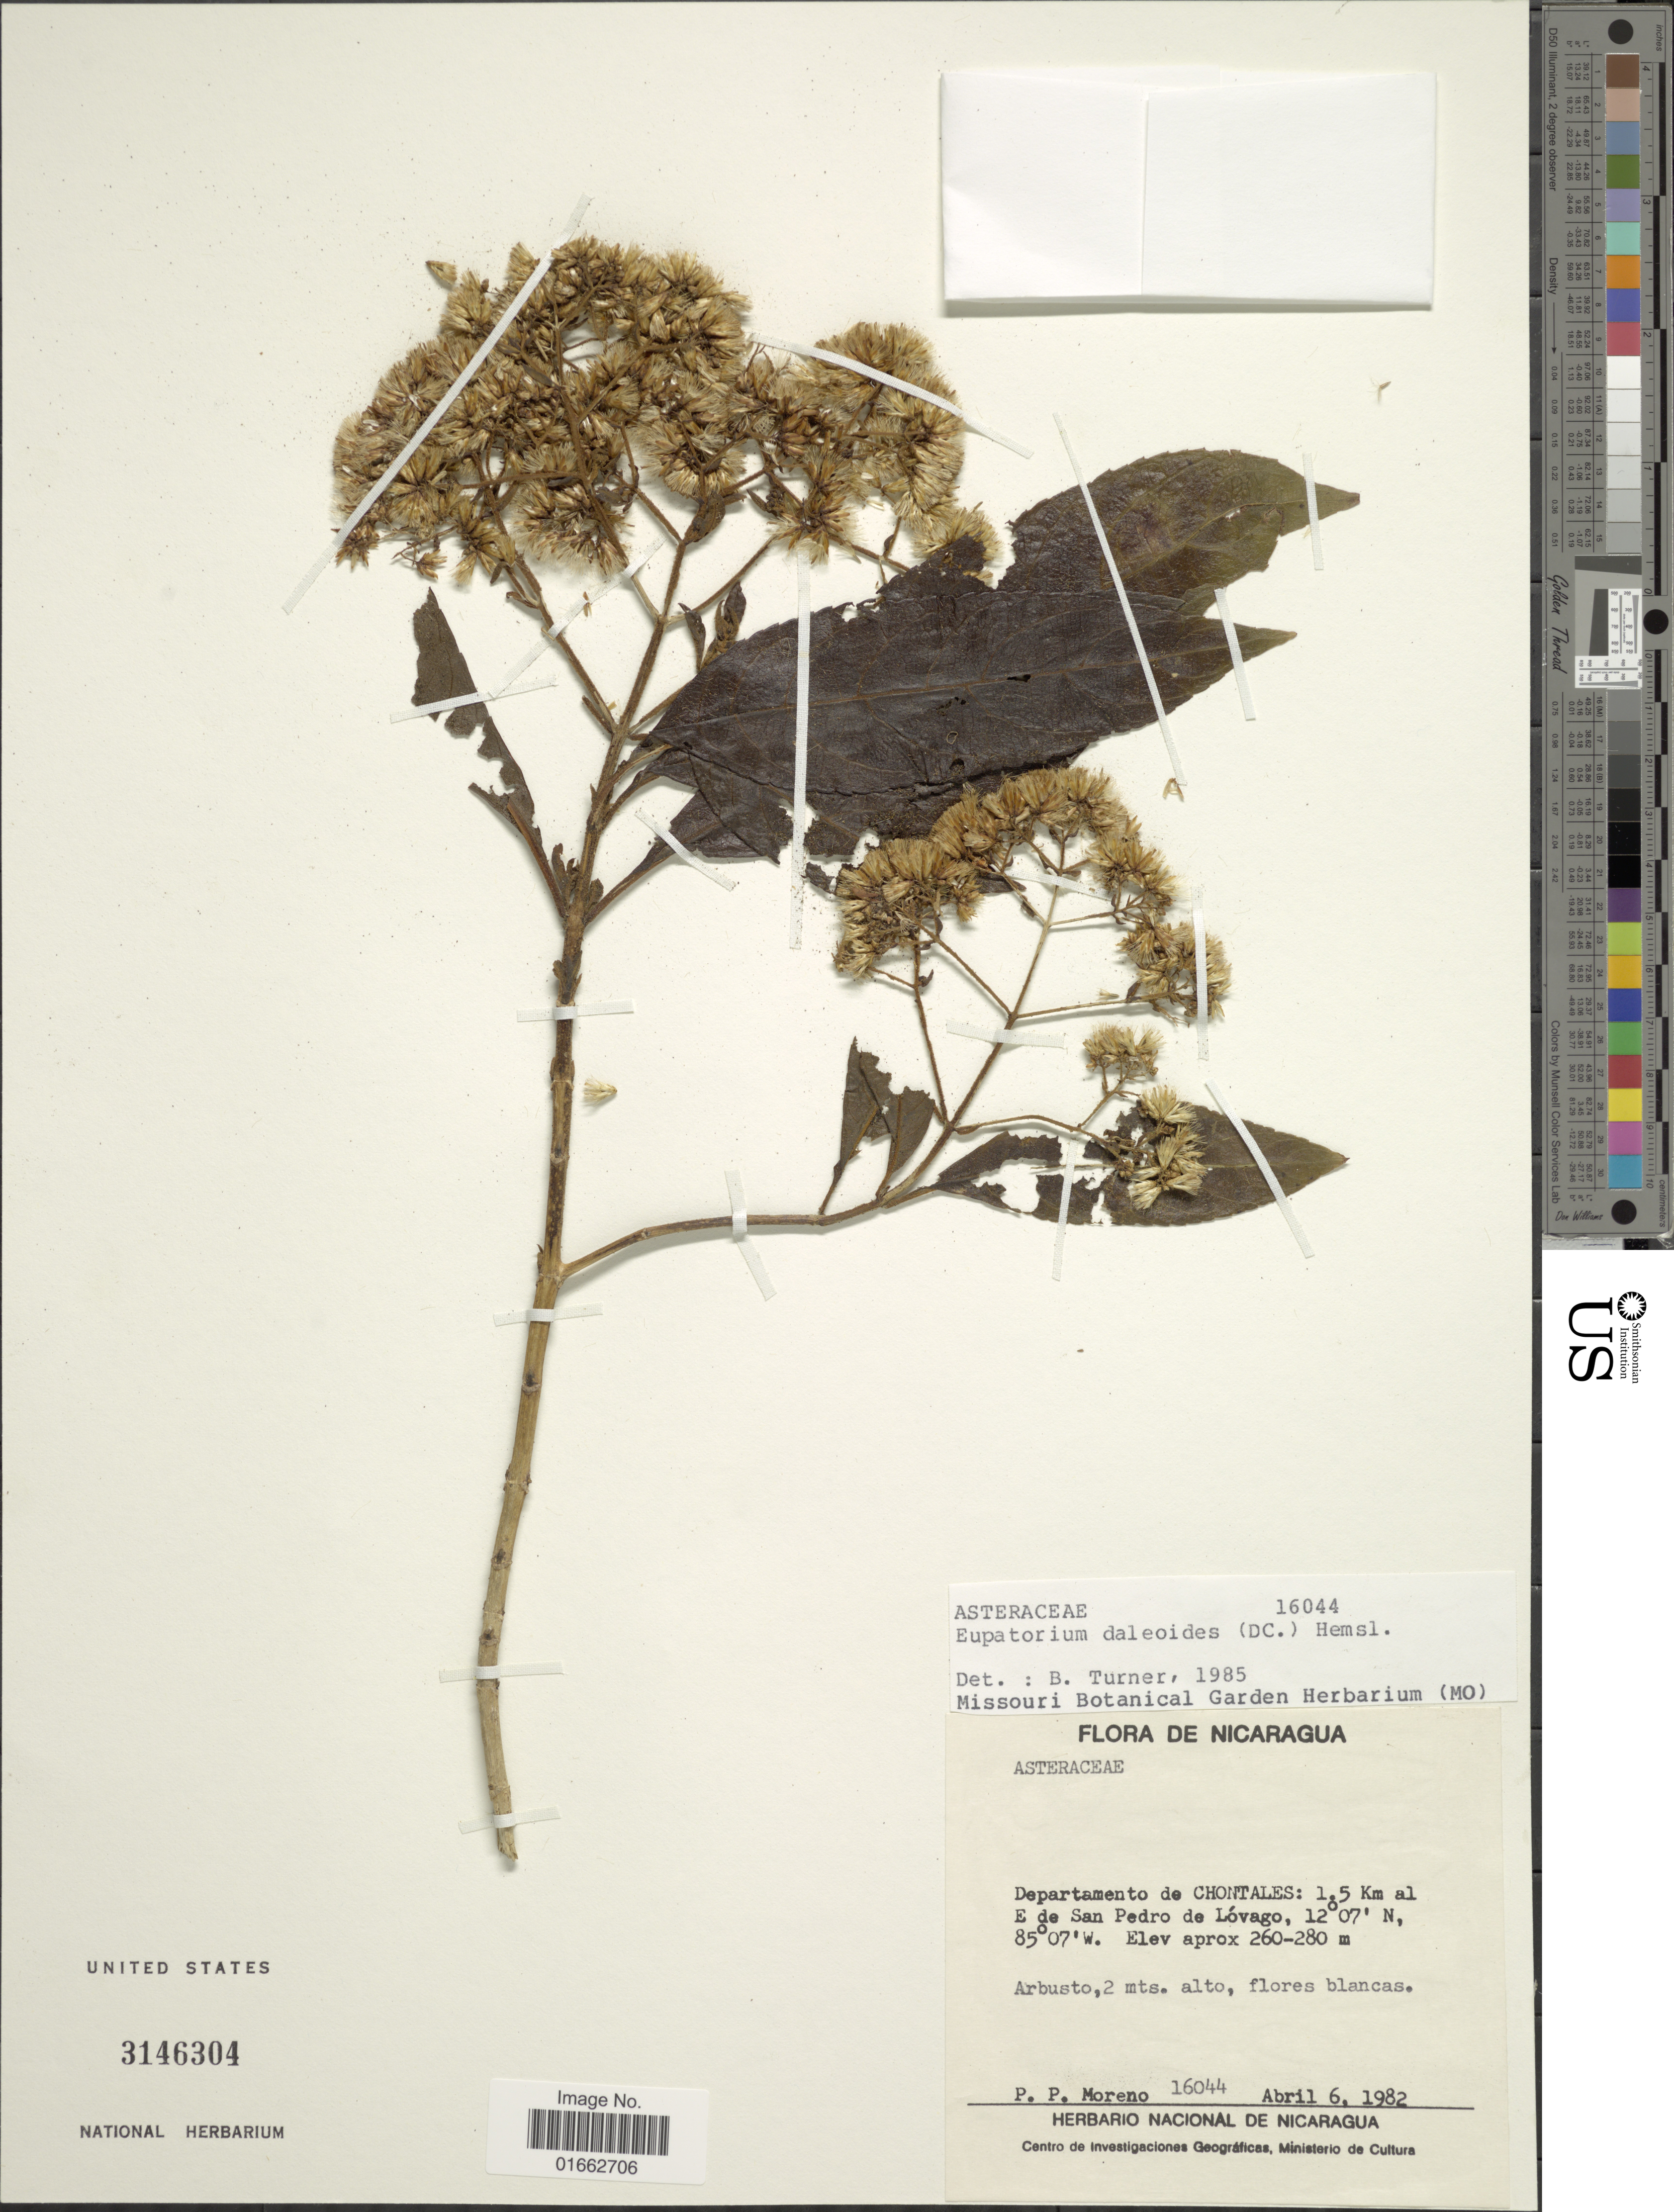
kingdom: Plantae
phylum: Tracheophyta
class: Magnoliopsida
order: Asterales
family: Asteraceae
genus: Critonia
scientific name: Critonia daleoides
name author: DC.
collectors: P. Moreno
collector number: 16044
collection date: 1982-04-06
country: Nicaragua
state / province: Chontales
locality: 1.5 Km al E de San Pedro de Lóvago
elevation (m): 260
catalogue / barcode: US 3146304